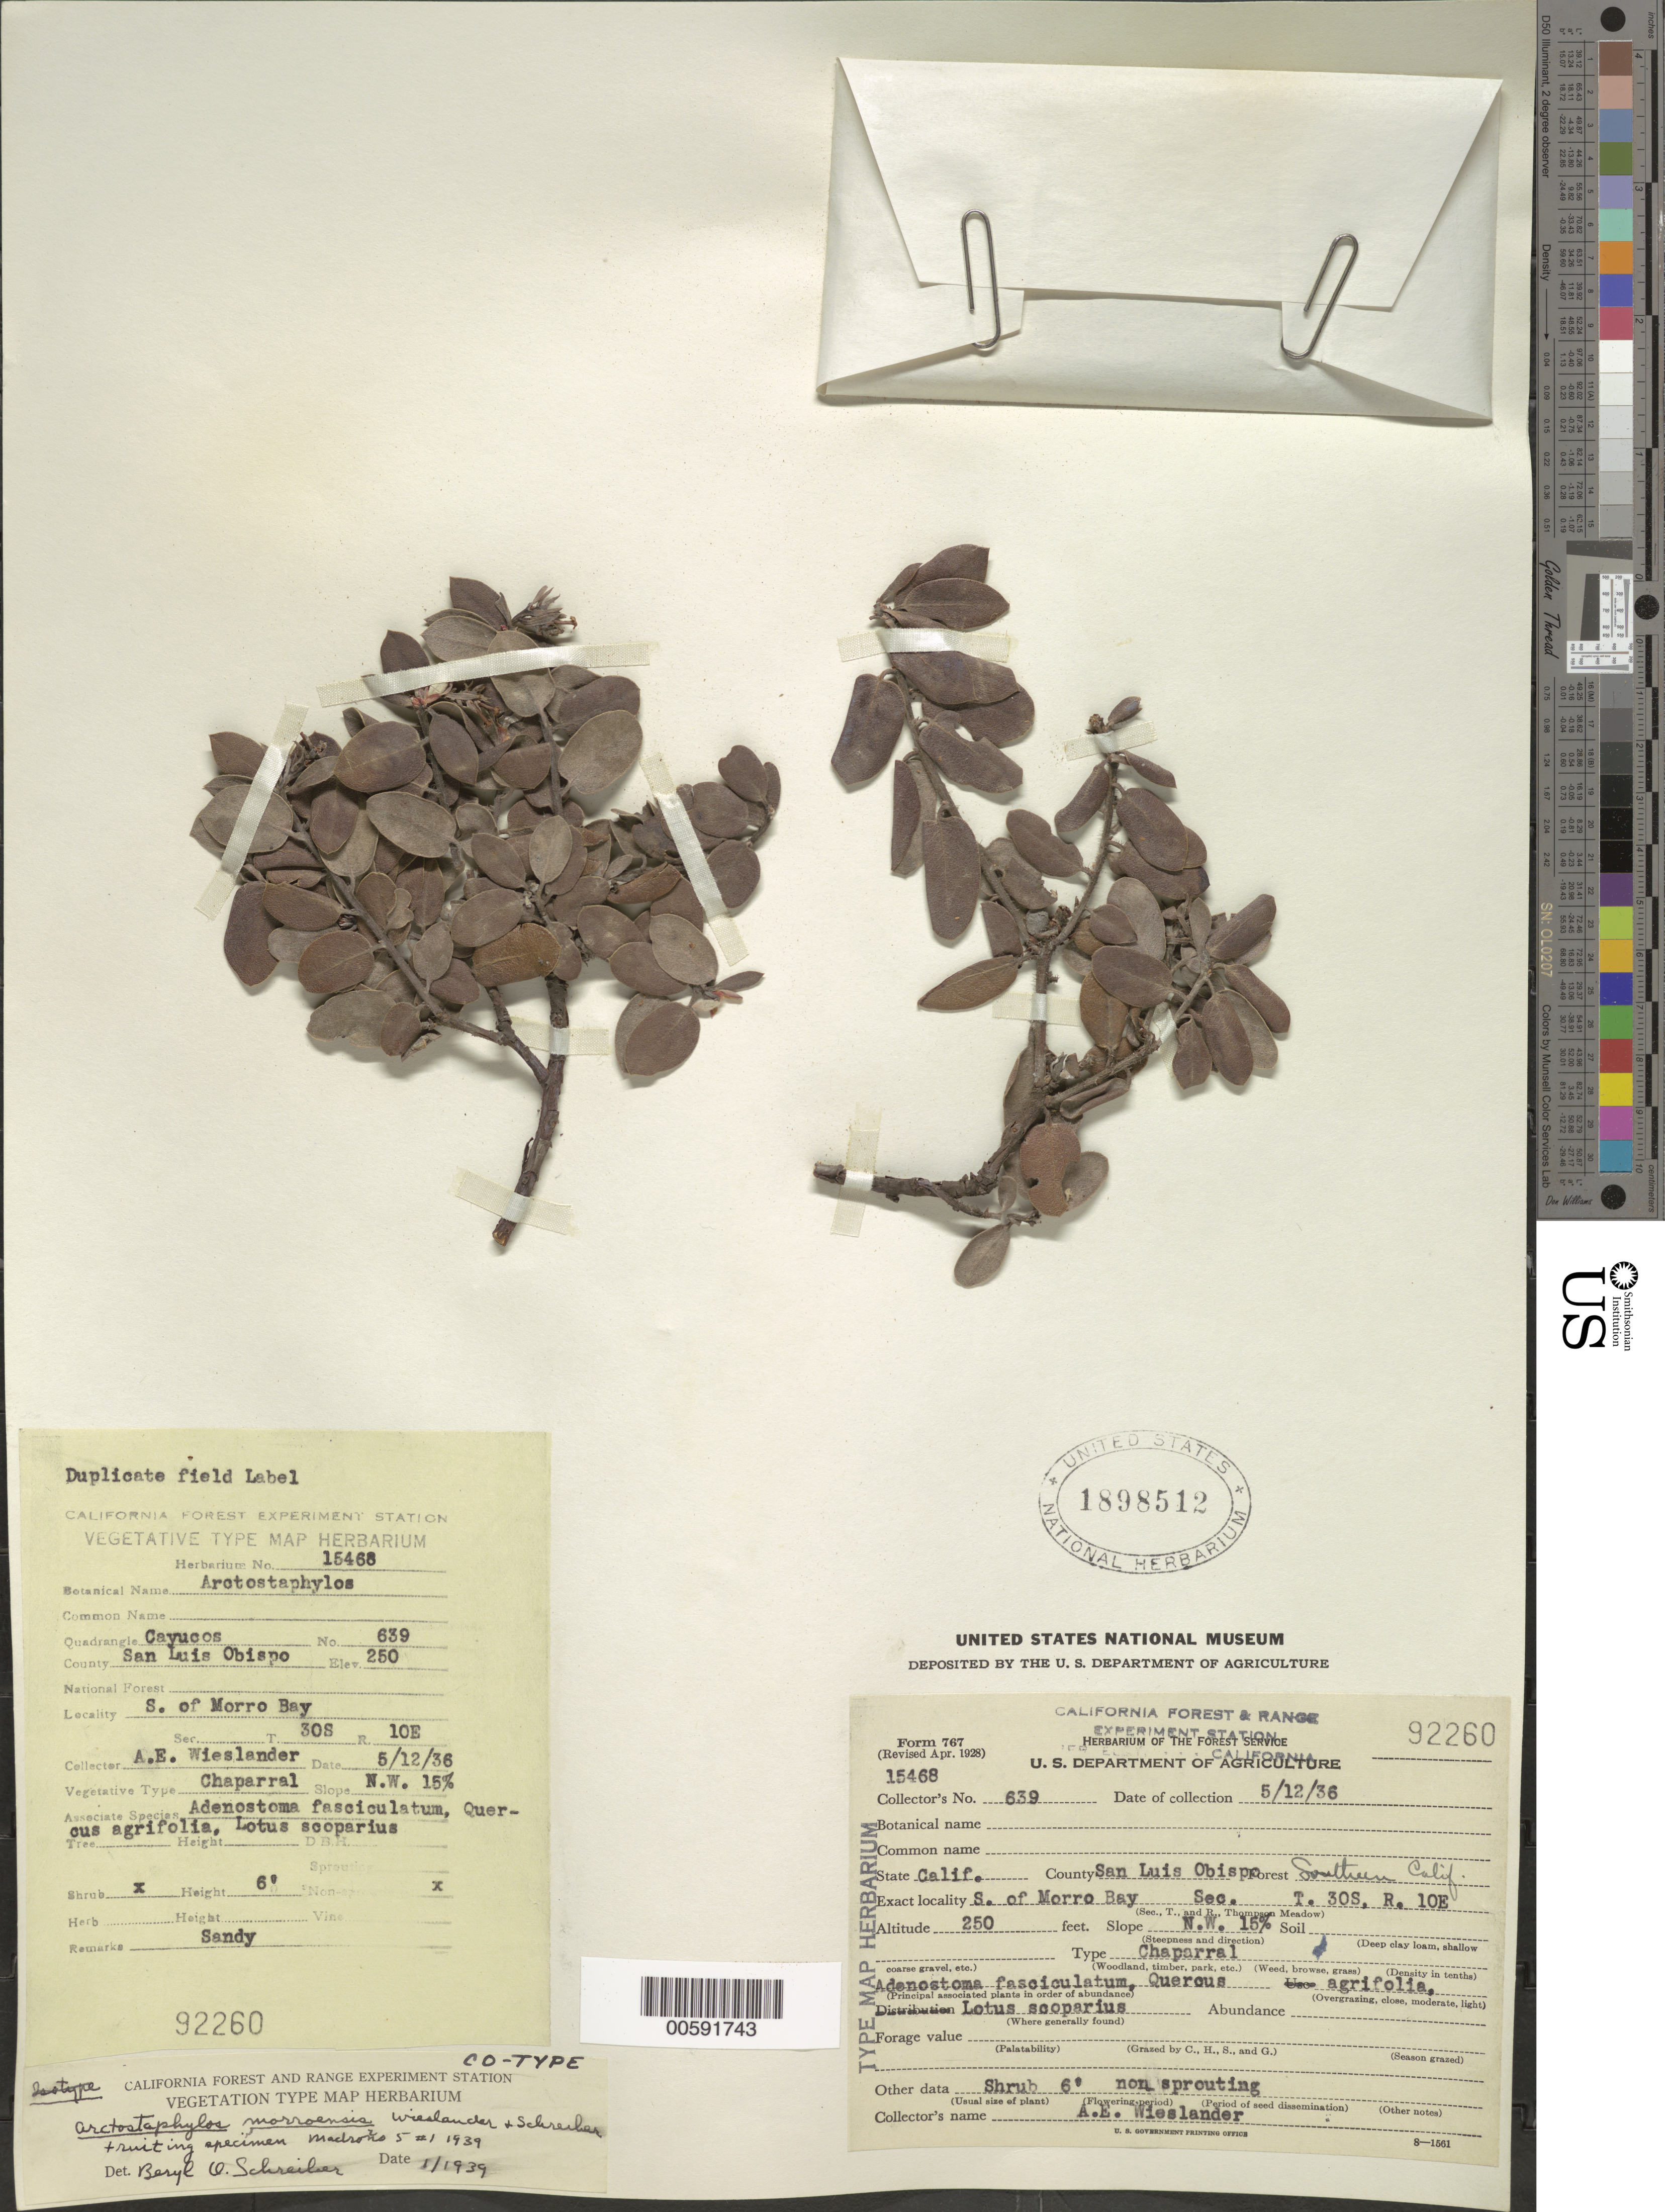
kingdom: Plantae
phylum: Tracheophyta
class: Magnoliopsida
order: Ericales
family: Ericaceae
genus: Arctostaphylos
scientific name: Arctostaphylos morroensis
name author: Wiesl. & B. Schreiber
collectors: A. E. Wieslander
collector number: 639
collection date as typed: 12 May 1936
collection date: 1936-05-12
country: United States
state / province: California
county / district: San Luis Obispo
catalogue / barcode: US 1898512